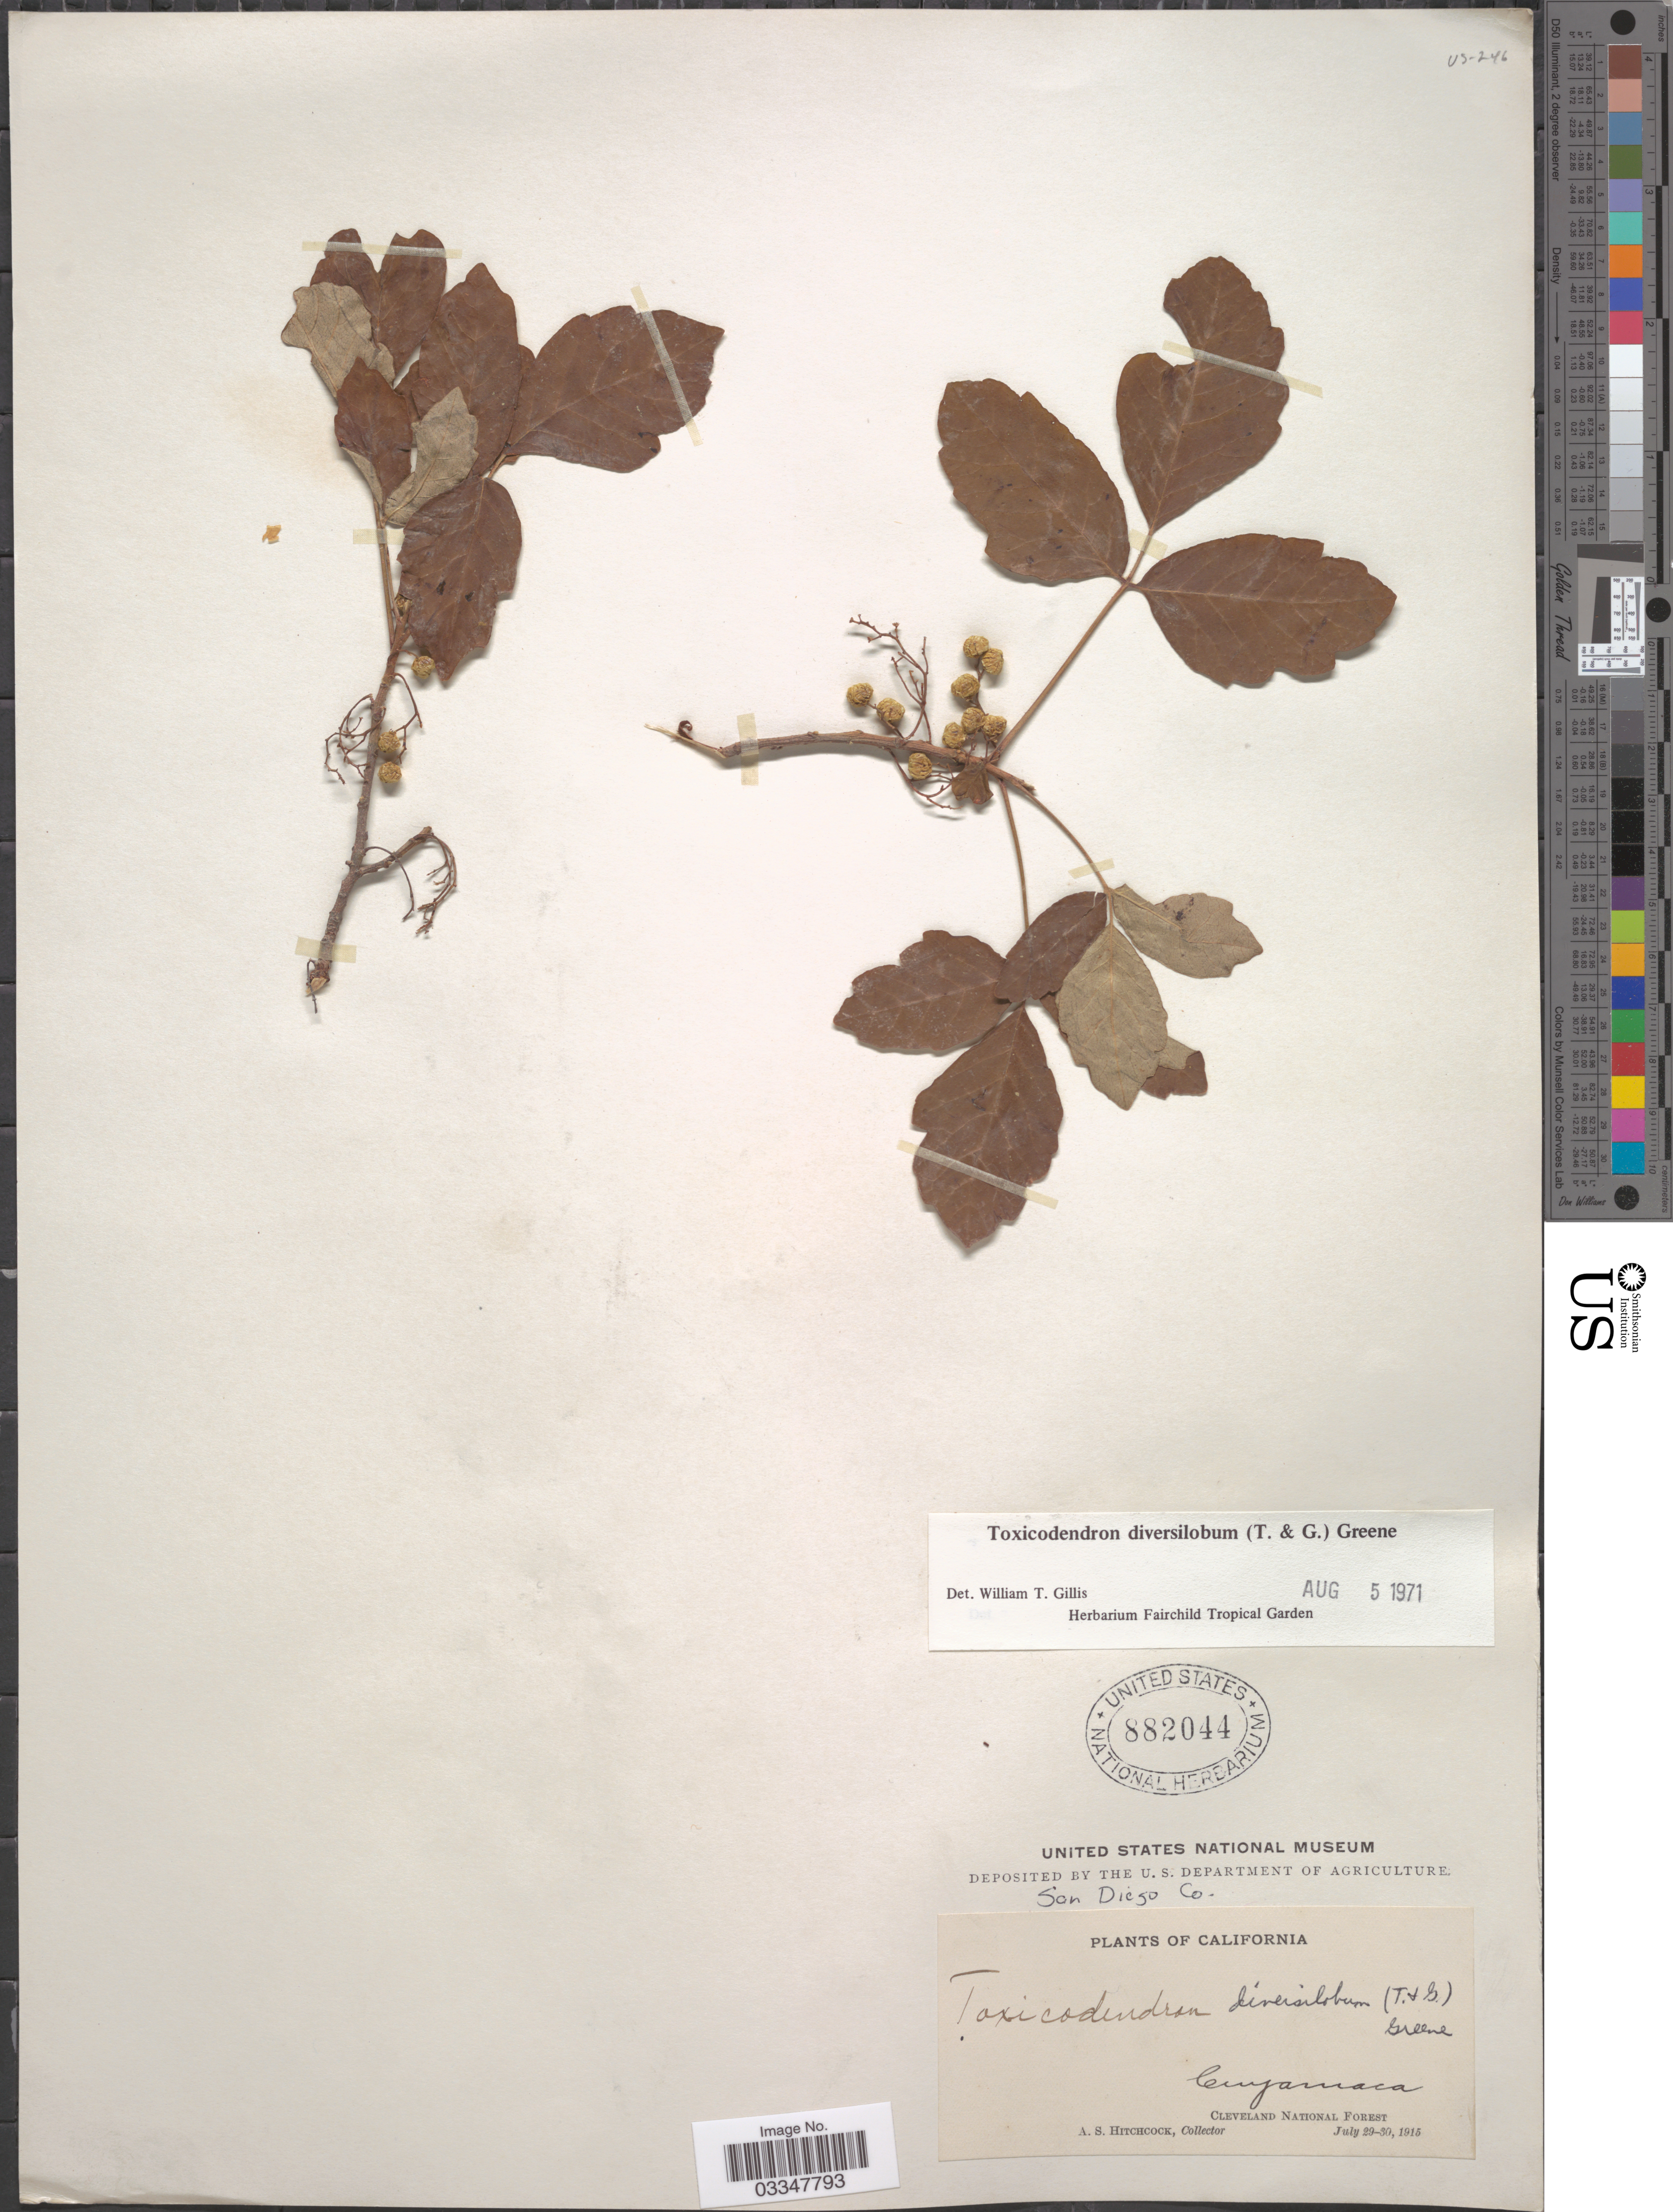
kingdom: Plantae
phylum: Tracheophyta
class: Magnoliopsida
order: Sapindales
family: Anacardiaceae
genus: Toxicodendron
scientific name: Toxicodendron diversilobum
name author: (Torr. & A. Gray) Greene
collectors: A. S. Hitchcock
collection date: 1915-07-29/1915-07-30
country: United States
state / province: California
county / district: San Diego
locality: San Diego Co. Cuyamaca. Cleveland National Forest.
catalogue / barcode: US 882044